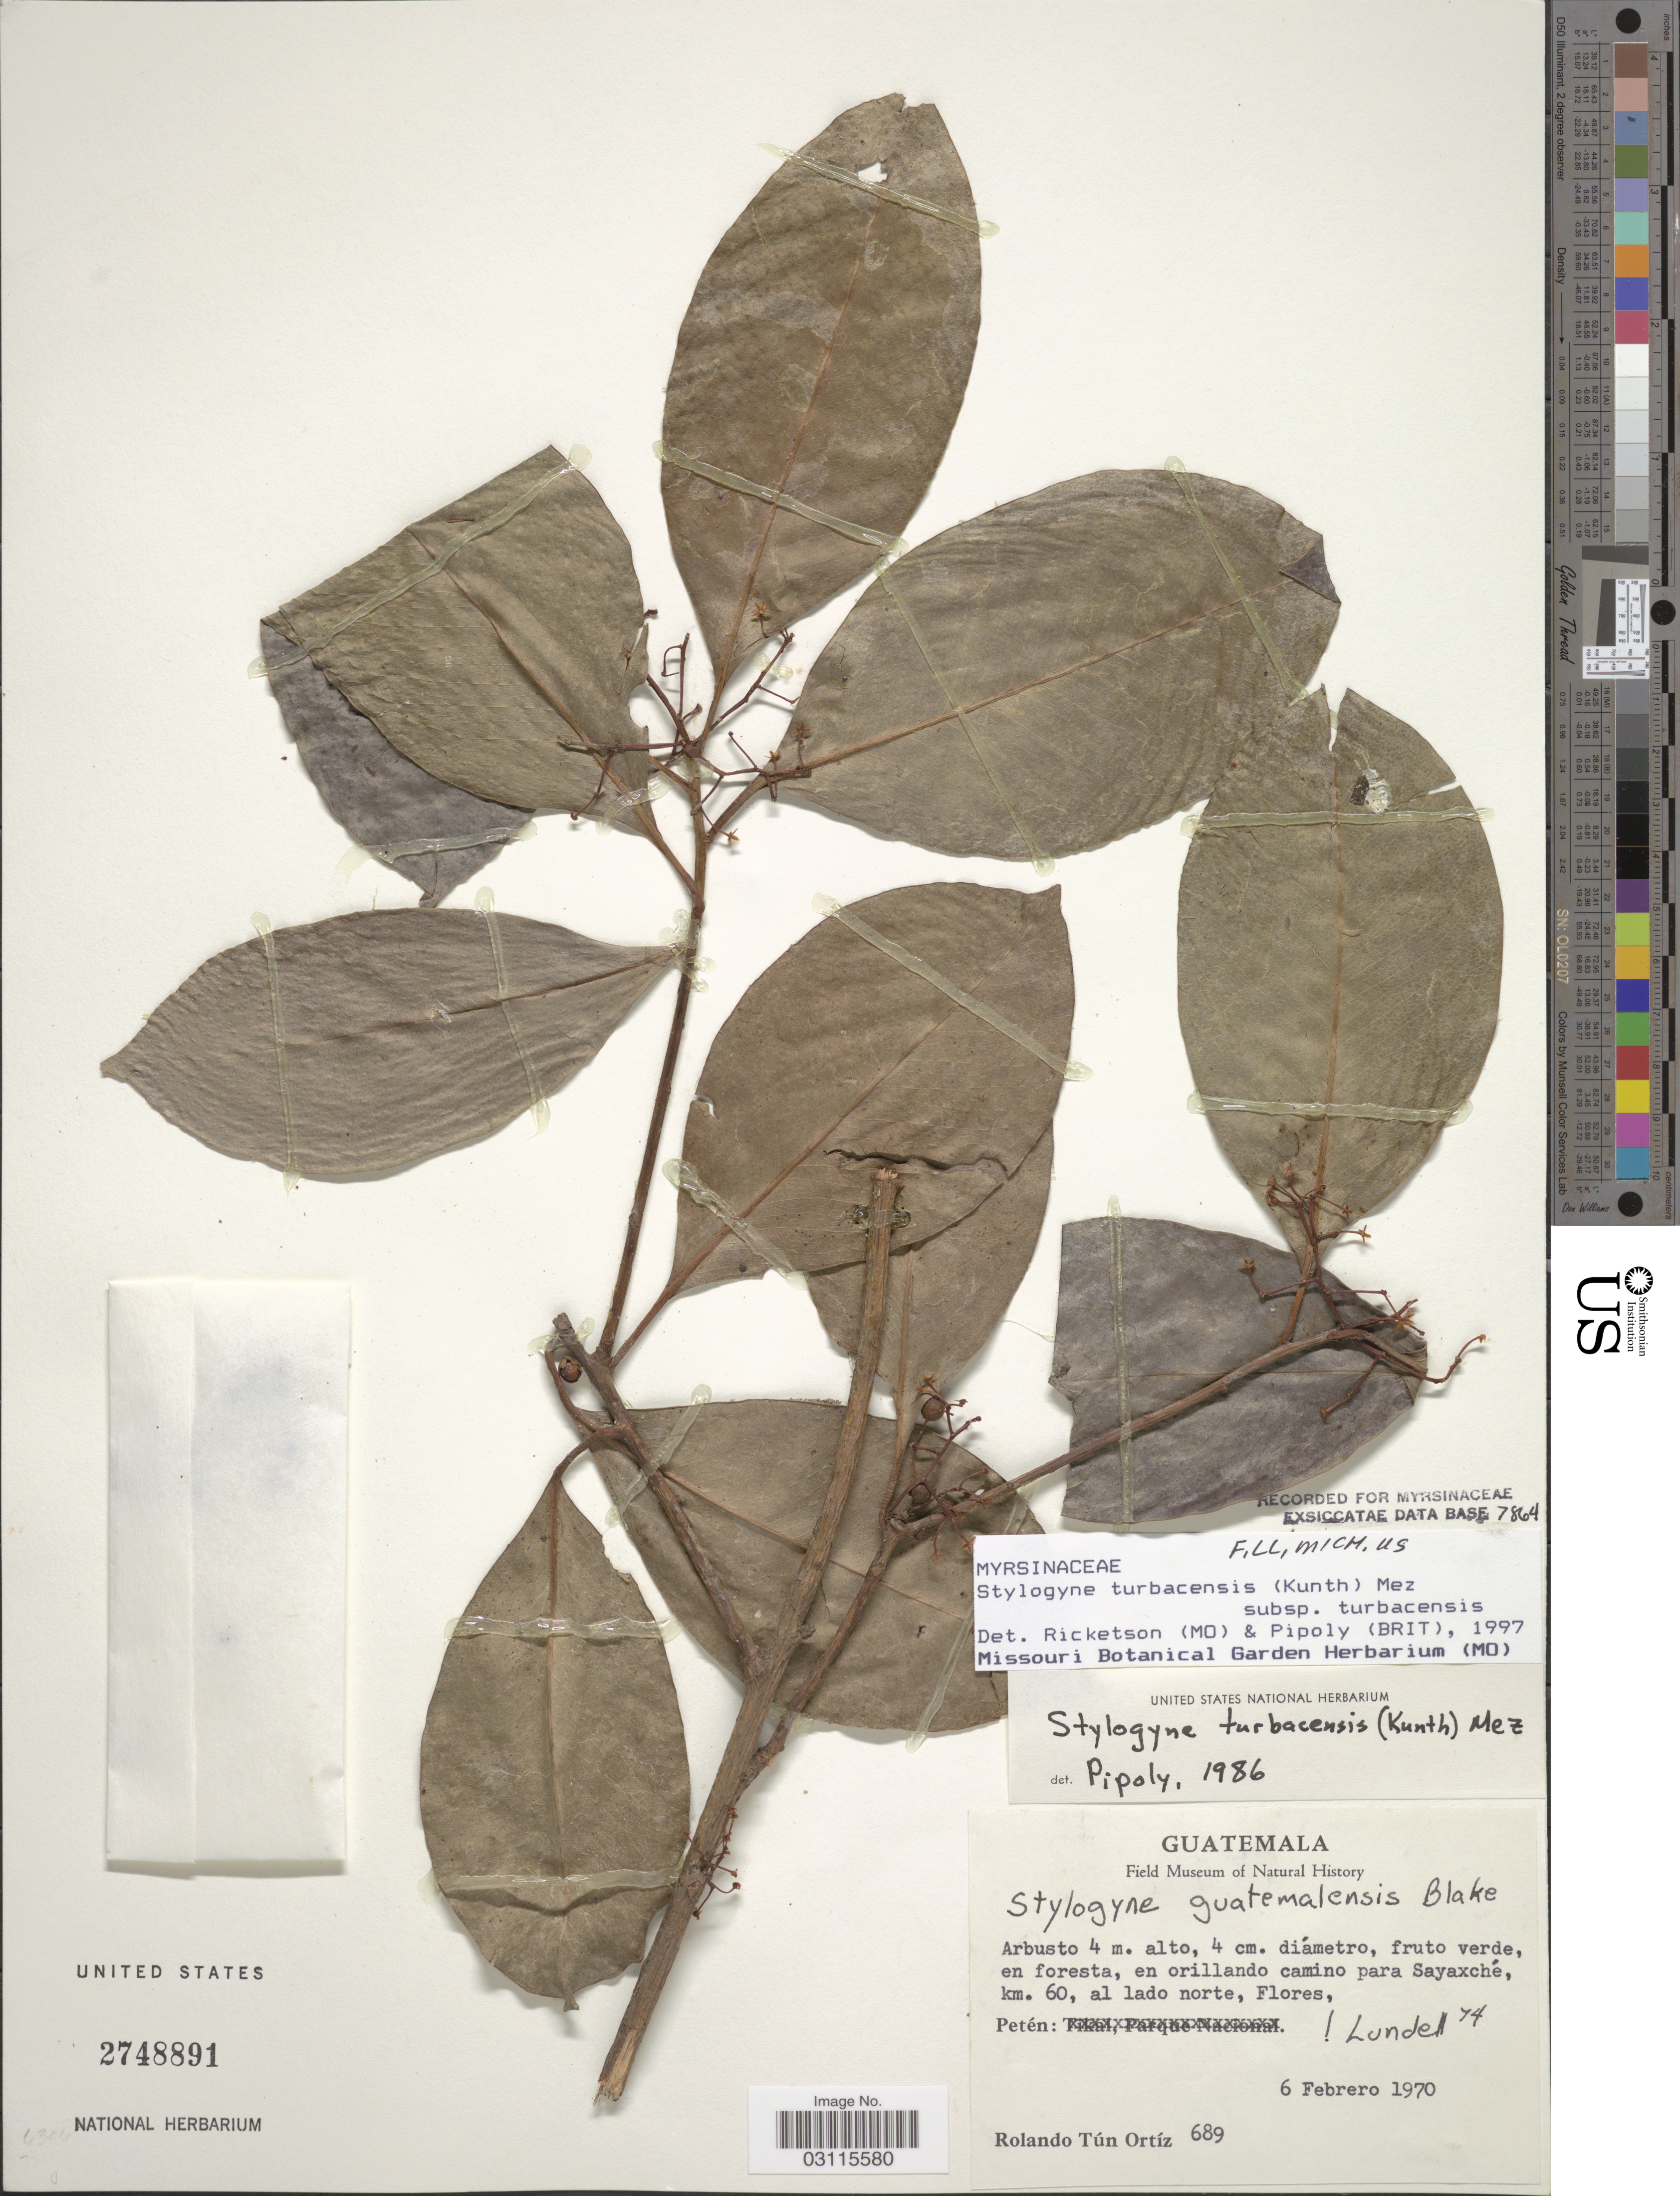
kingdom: Plantae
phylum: Tracheophyta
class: Magnoliopsida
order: Ericales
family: Primulaceae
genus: Stylogyne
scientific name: Stylogyne turbacensis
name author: (Kunth) Mez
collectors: R. T. Ortíz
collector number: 689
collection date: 1970-02-06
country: Guatemala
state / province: El Petén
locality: En orillando camino para Sayaxché, km. 60, al lado norte, Flores, Petén.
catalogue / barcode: US 2748891